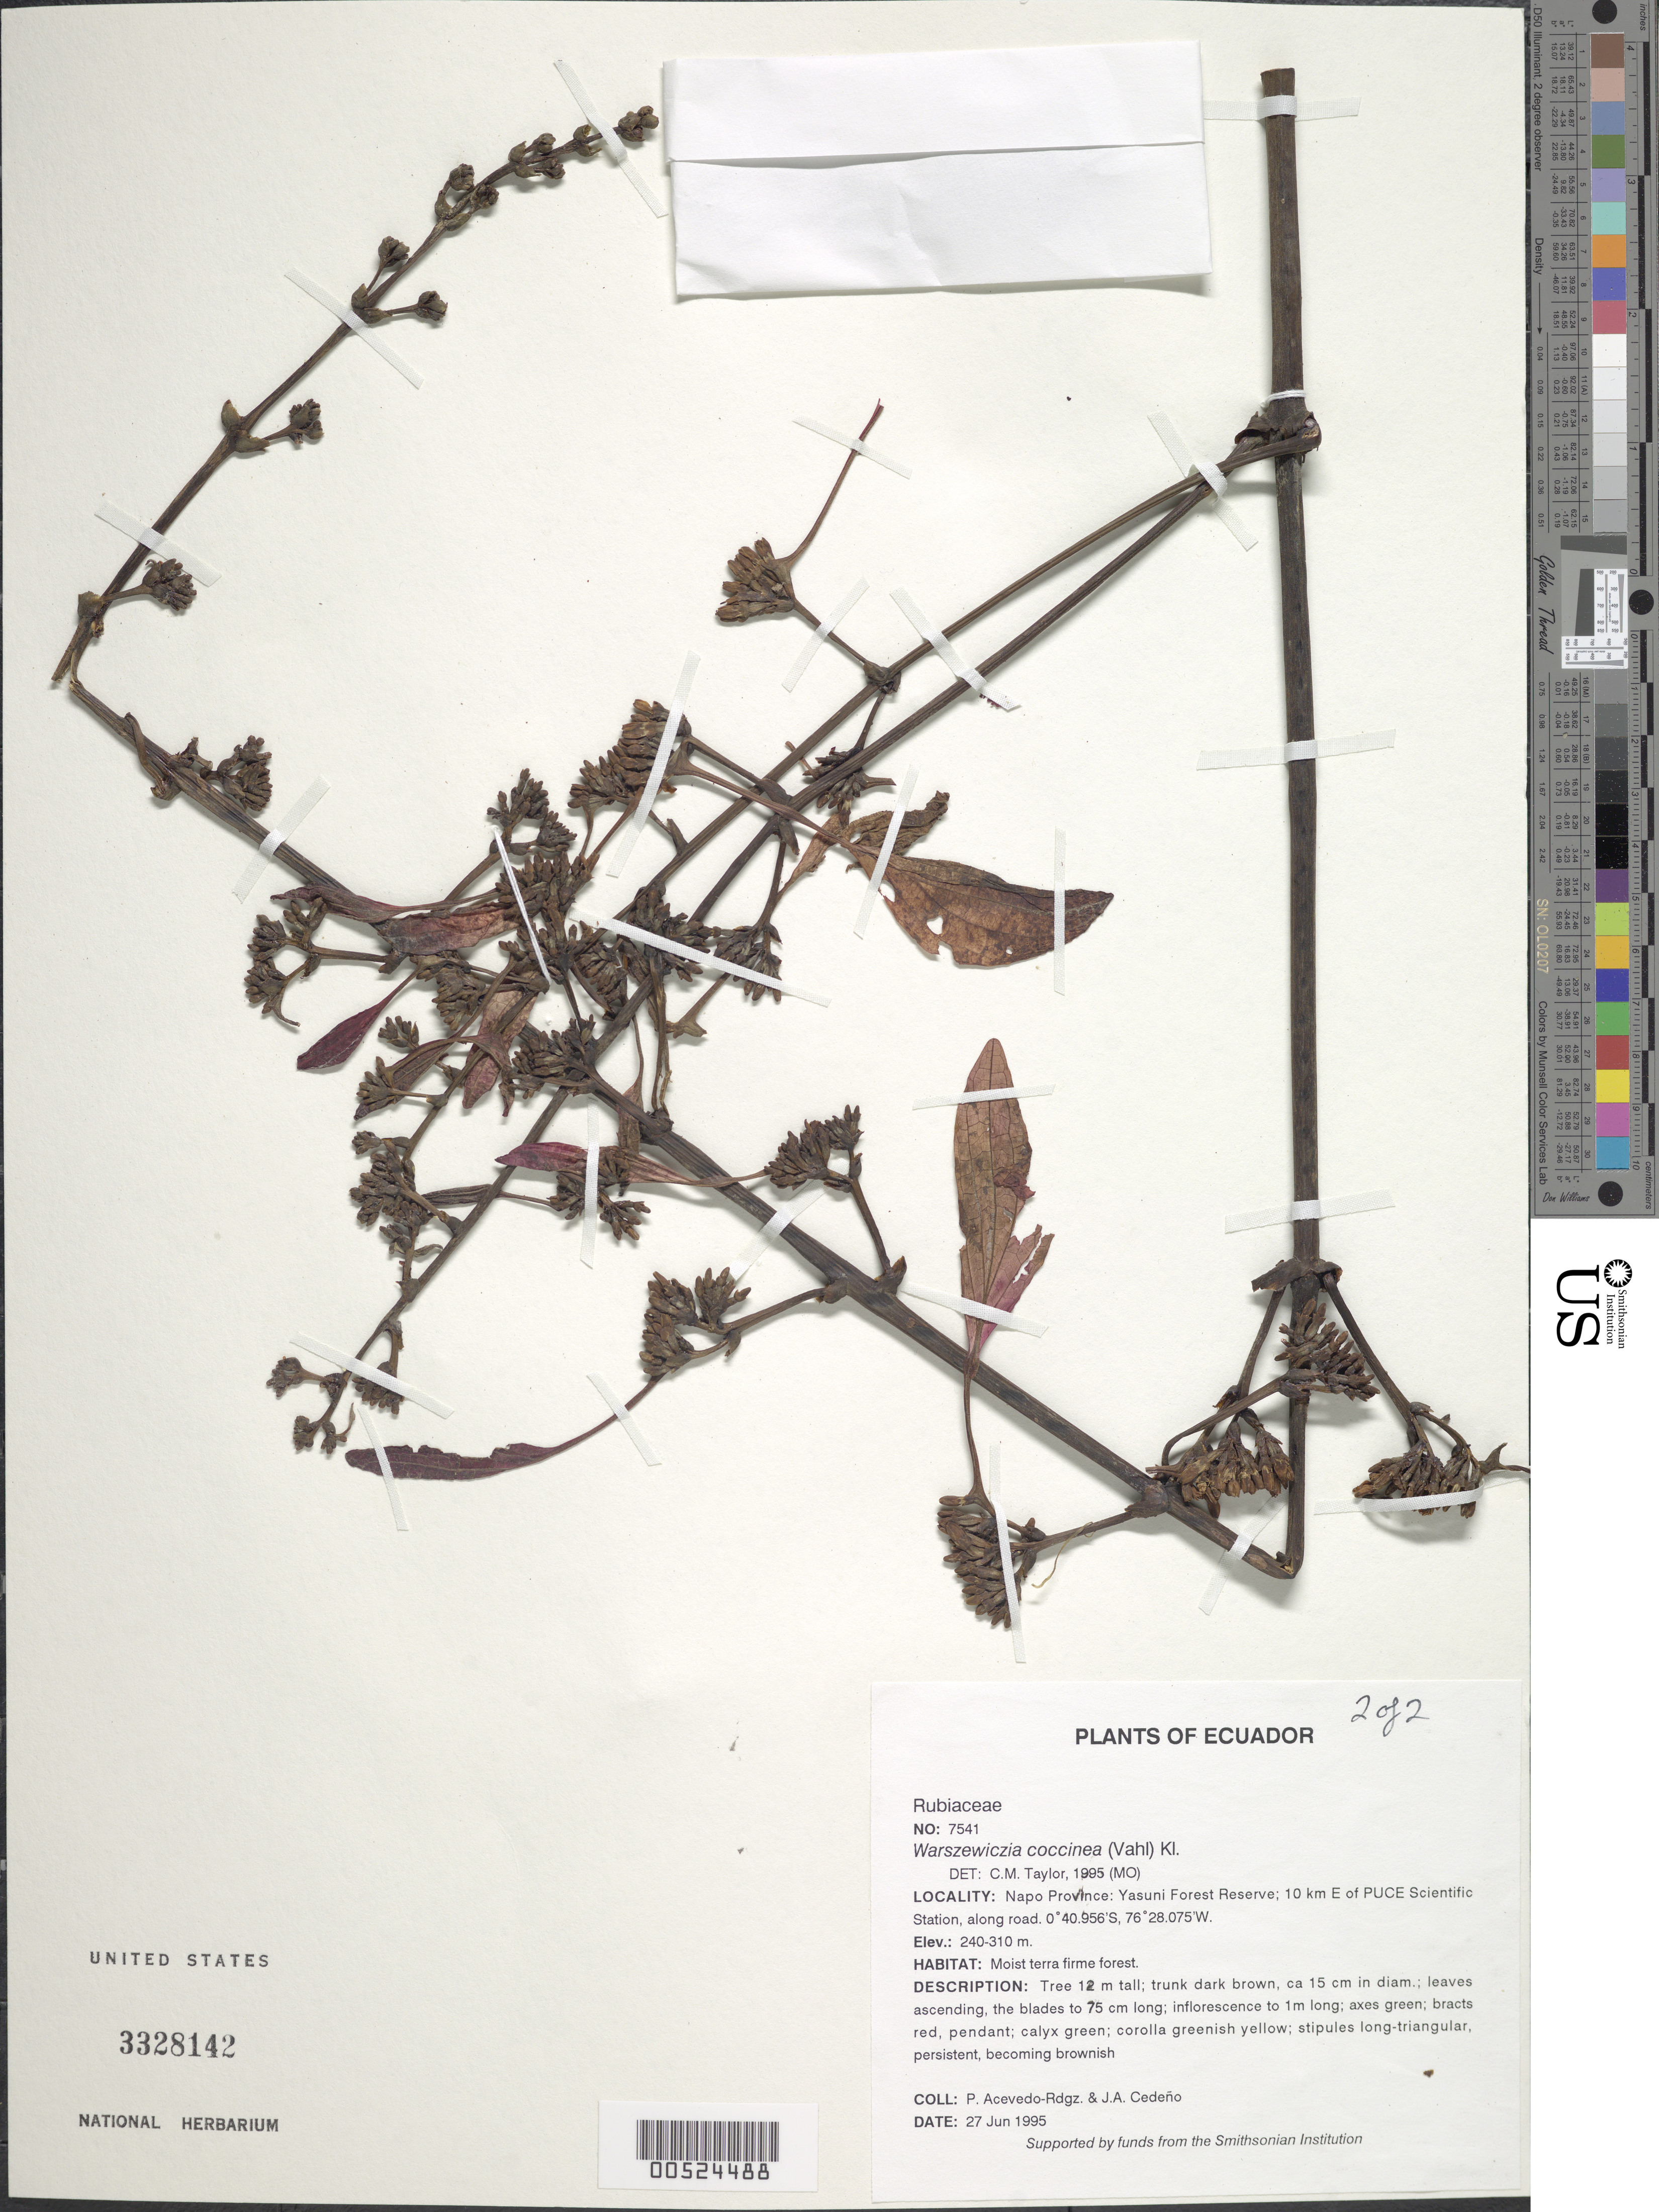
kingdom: Plantae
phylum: Tracheophyta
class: Magnoliopsida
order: Gentianales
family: Rubiaceae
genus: Warszewiczia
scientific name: Warszewiczia coccinea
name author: (Vahl) Klotzsch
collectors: P. Acevedo-Rodr. & J. A. Cedeño M.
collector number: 7541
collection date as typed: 27 Jun 1995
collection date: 1995-06-27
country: Ecuador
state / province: Napo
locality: Yasuni Forest Reserve; 10 km E of Puce Scientific Station along road.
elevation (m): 240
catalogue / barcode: US 3328142